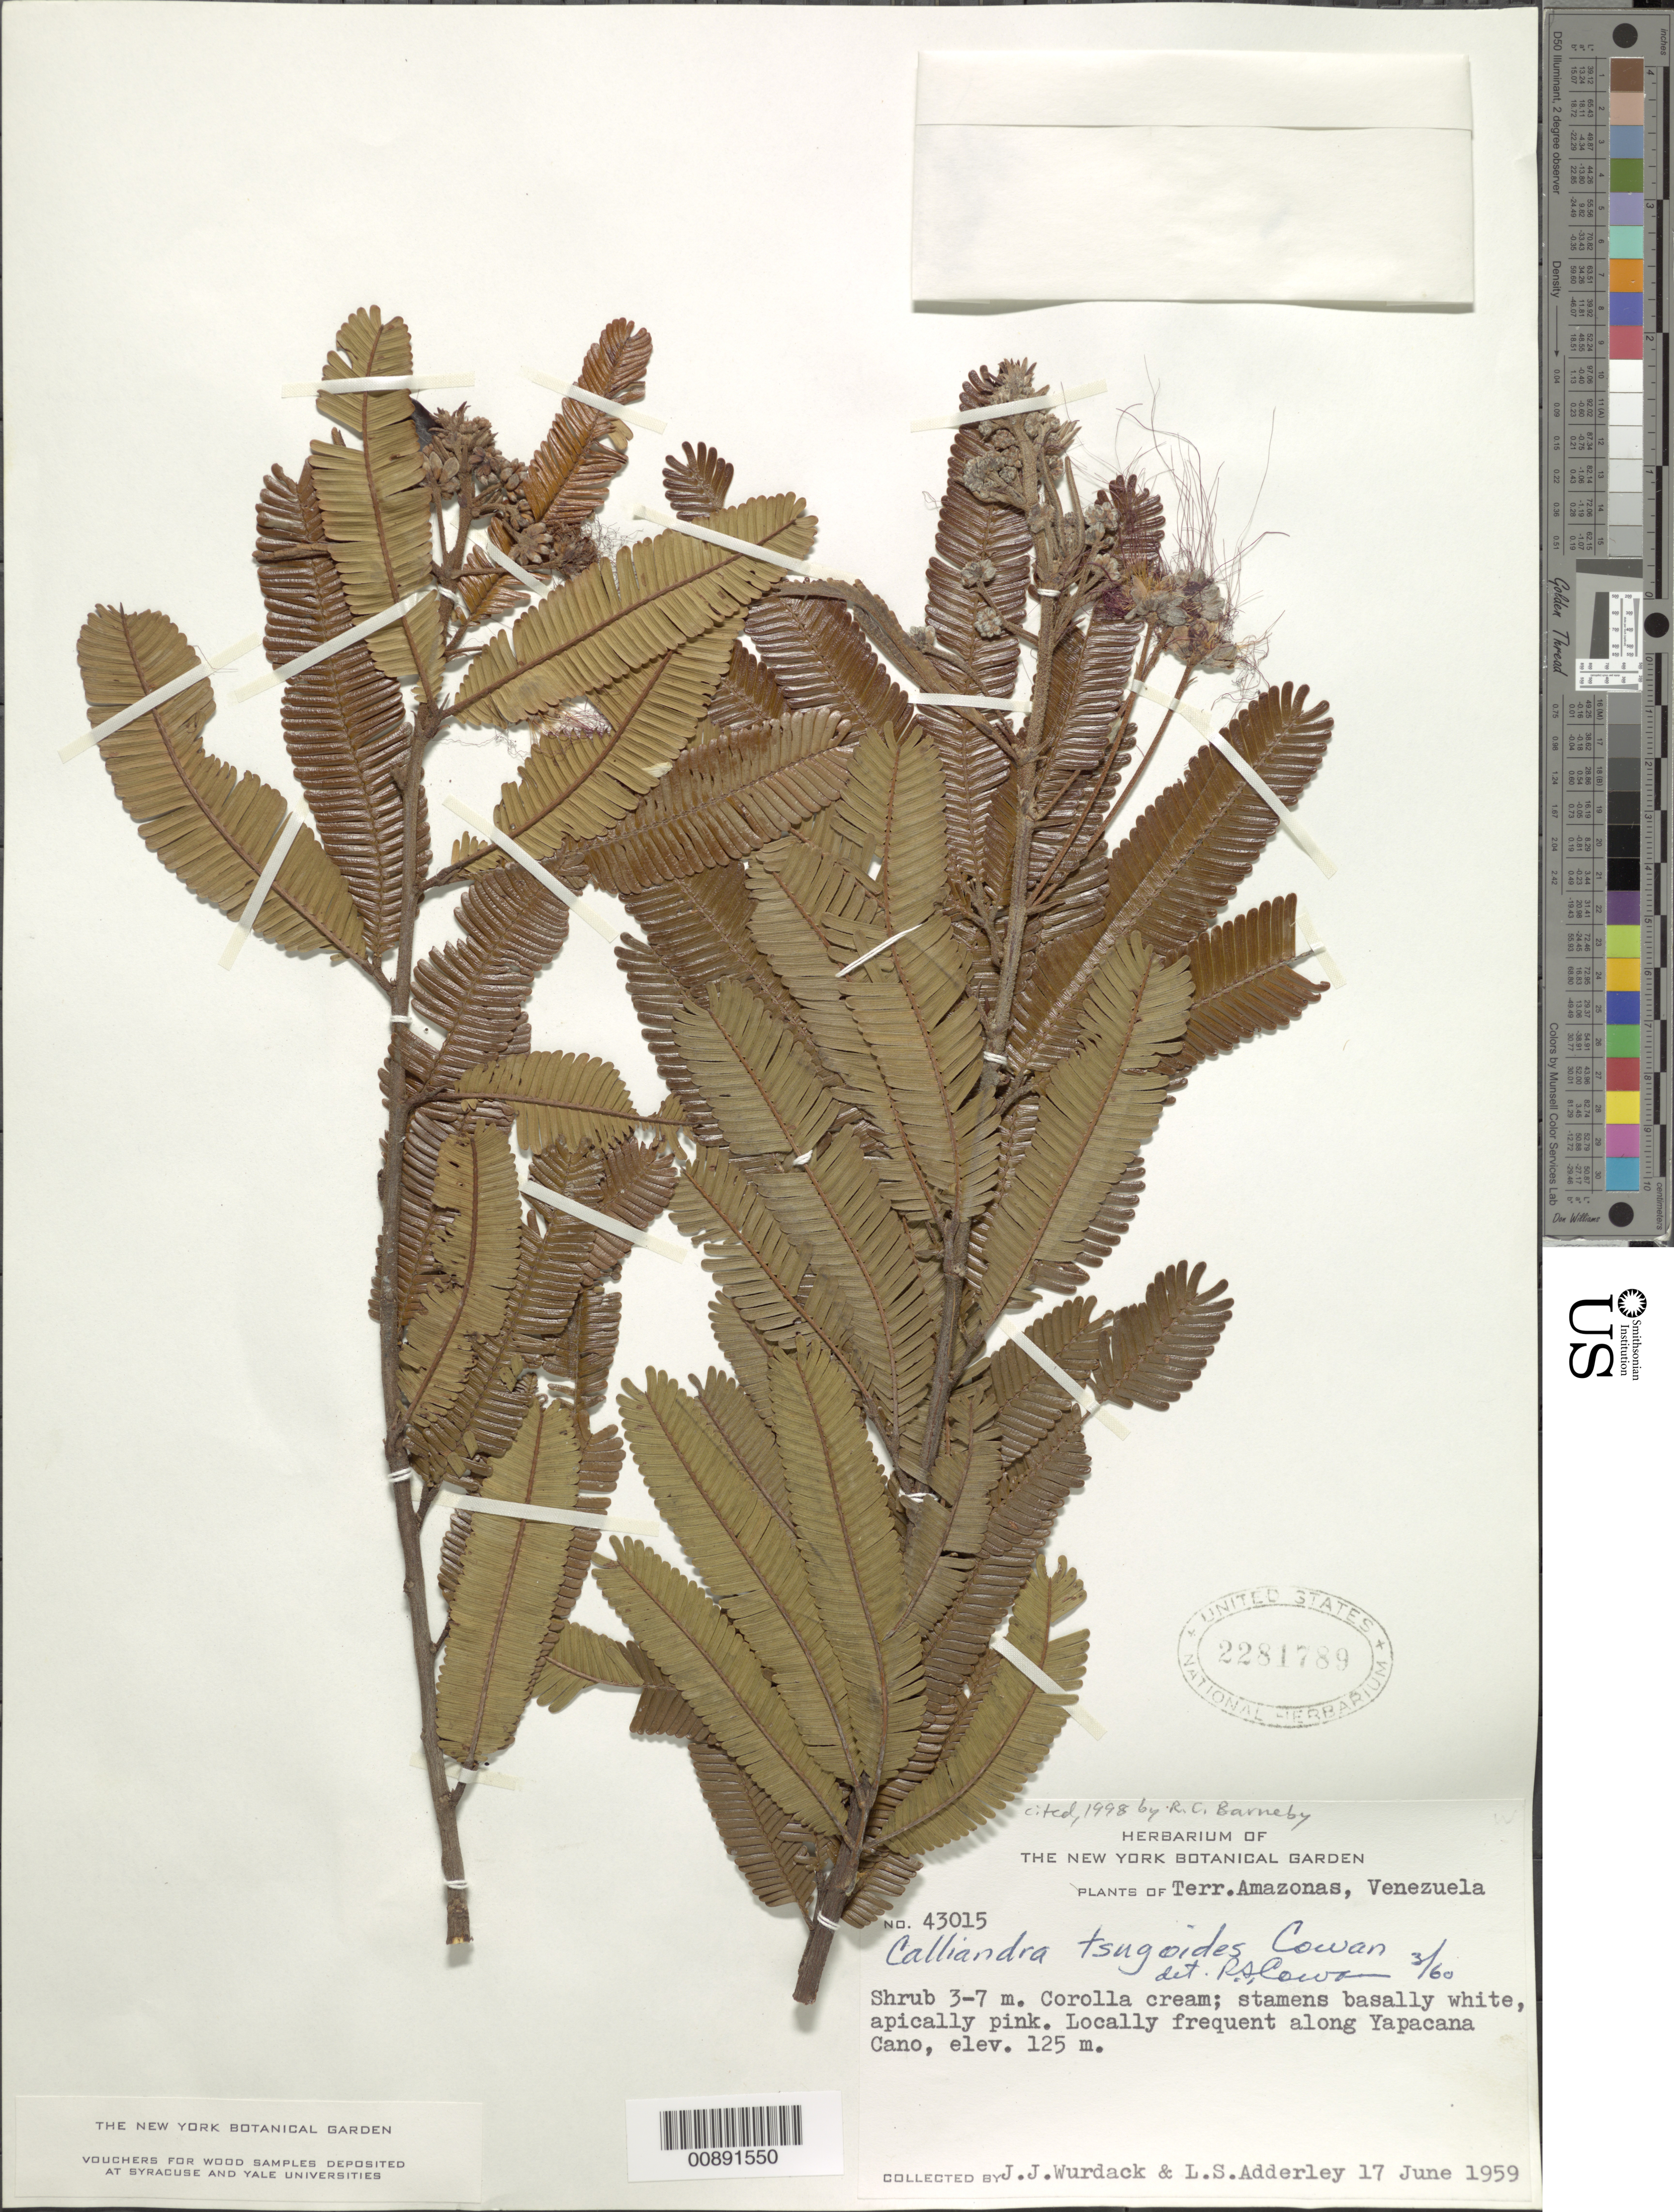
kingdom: Plantae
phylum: Tracheophyta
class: Magnoliopsida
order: Fabales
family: Fabaceae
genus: Calliandra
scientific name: Calliandra tsugoides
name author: R.S. Cowan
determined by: Cowan, R. S.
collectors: J. J. Wurdack & L. S. Adderley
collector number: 43015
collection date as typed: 17-Jun-59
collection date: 1959-06-17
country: Venezuela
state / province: Amazonas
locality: Caño Yapacana, Río Orinoco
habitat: Along caño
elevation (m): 125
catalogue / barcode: US 2281789